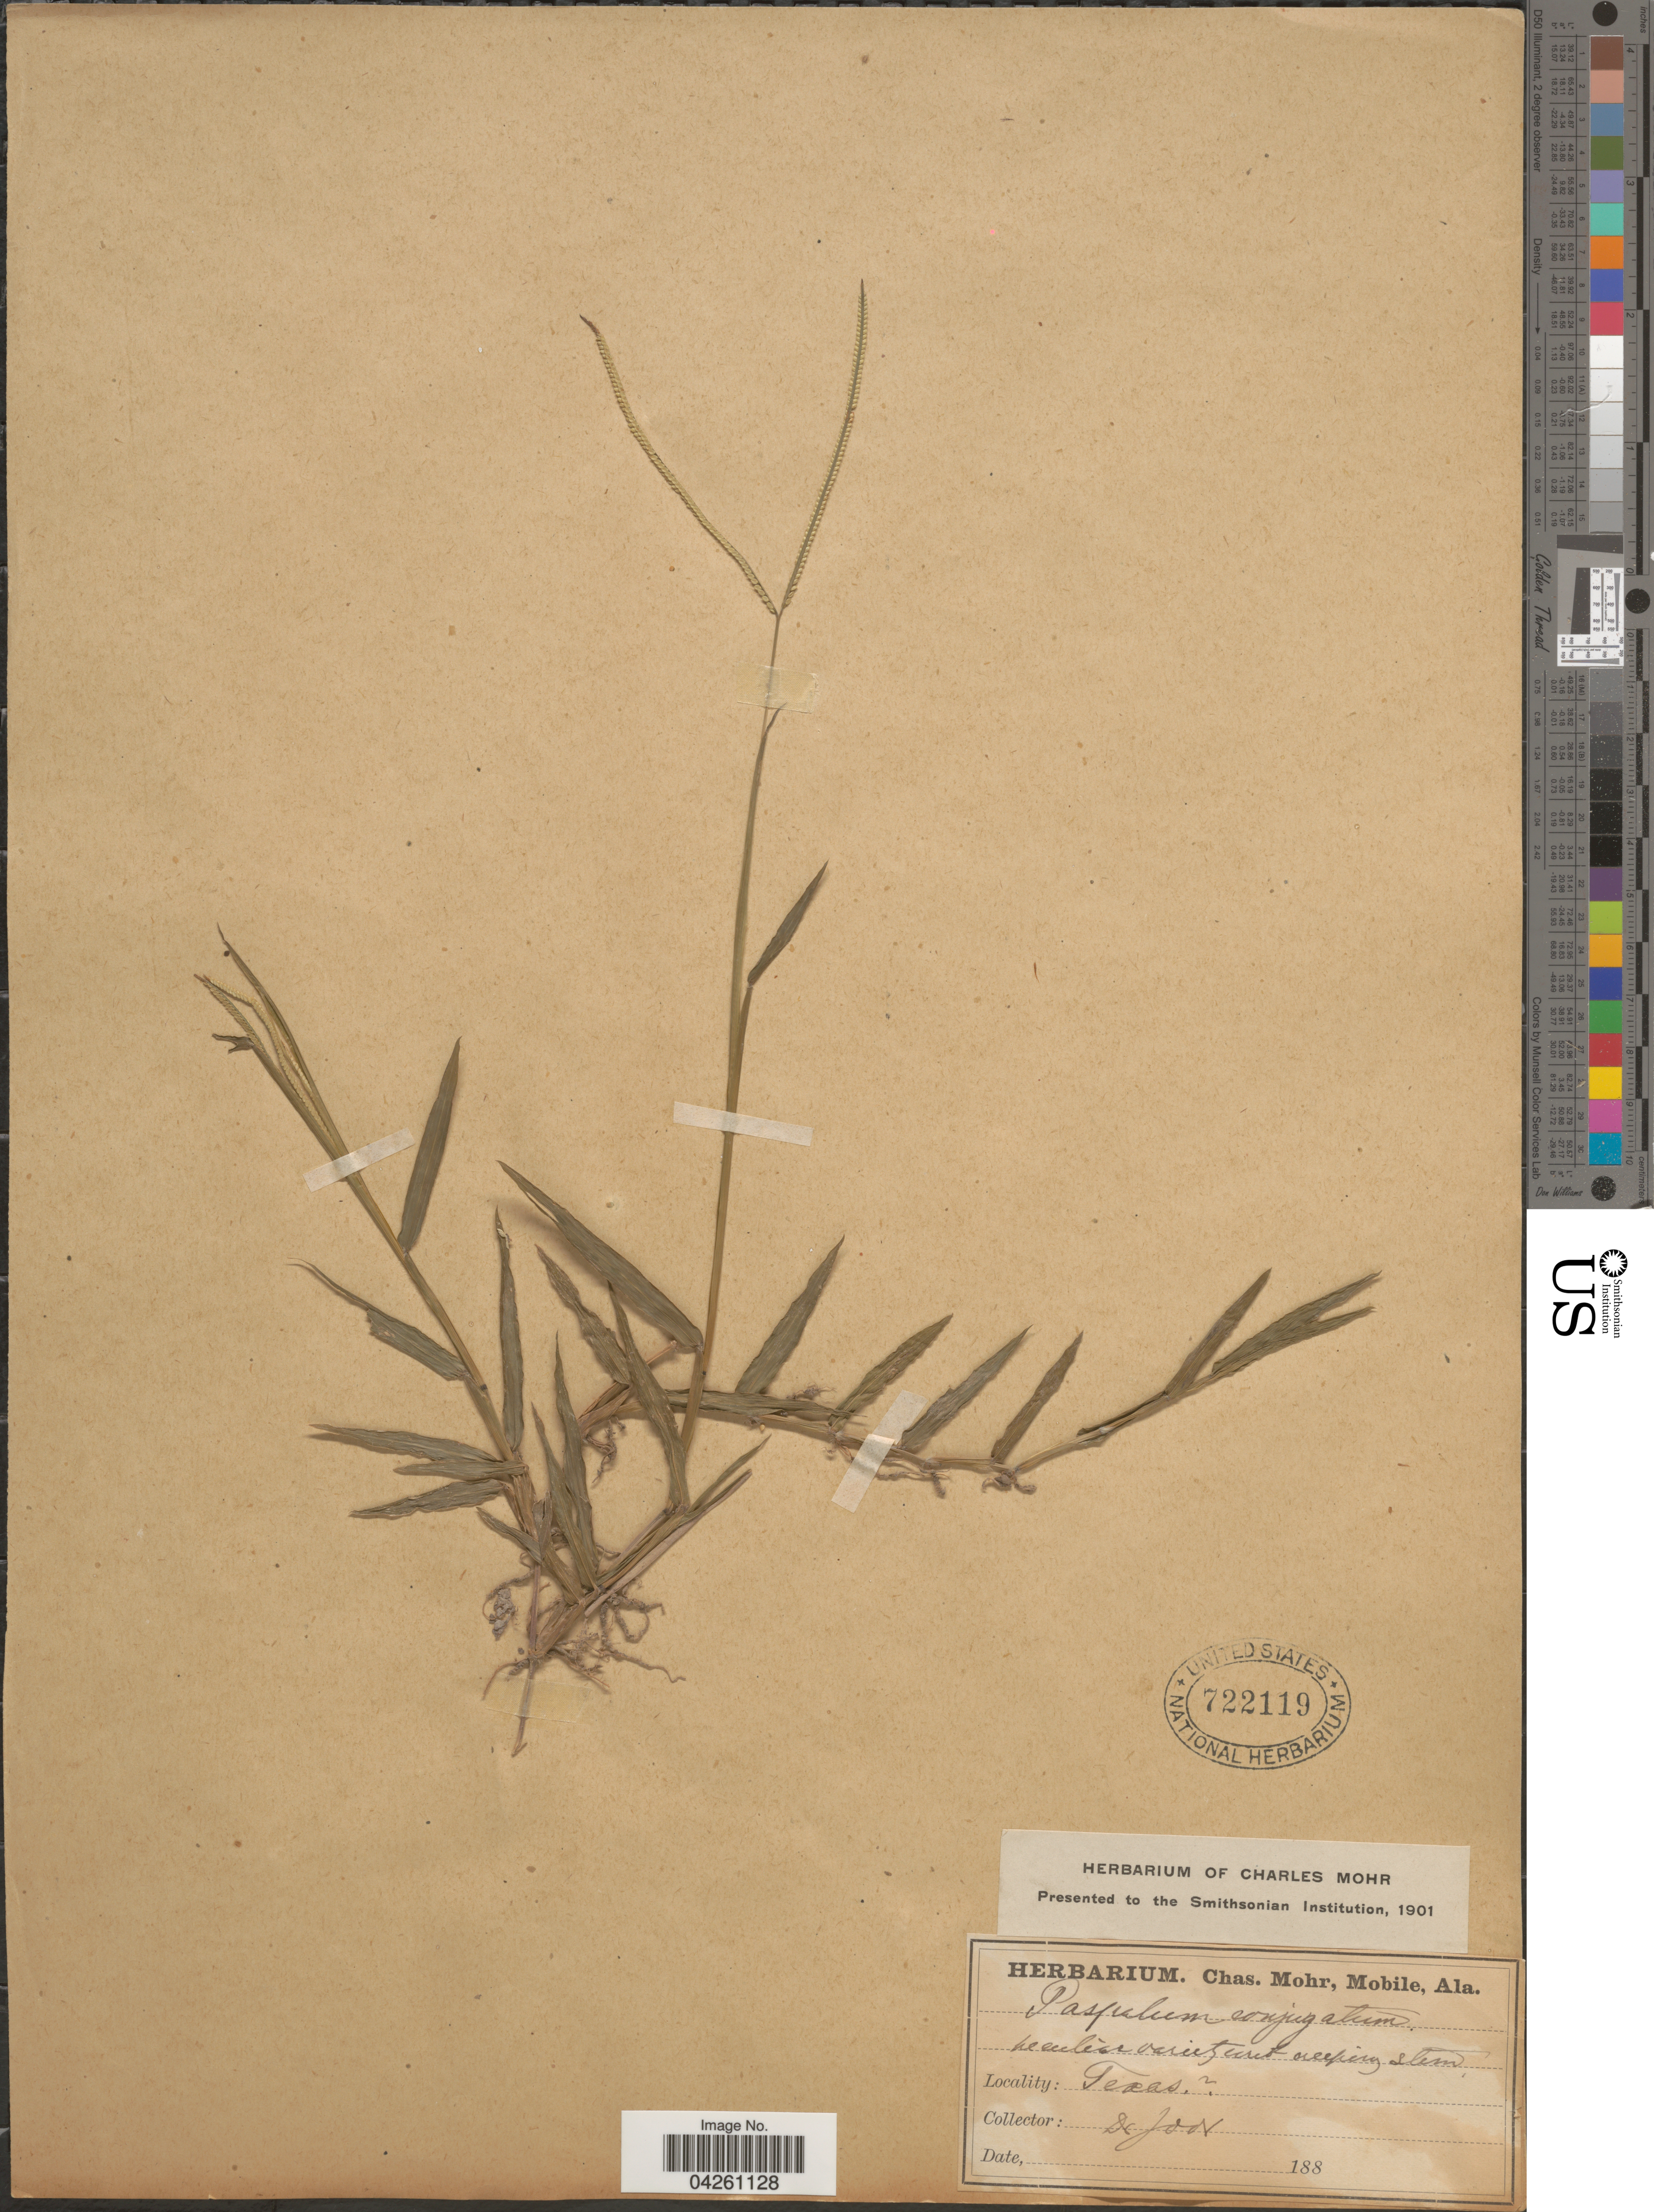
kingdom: Plantae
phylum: Tracheophyta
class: Liliopsida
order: Poales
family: Poaceae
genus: Paspalum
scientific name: Paspalum conjugatum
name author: P.J. Bergius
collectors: Joad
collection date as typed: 188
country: United States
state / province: Texas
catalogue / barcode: US 722119